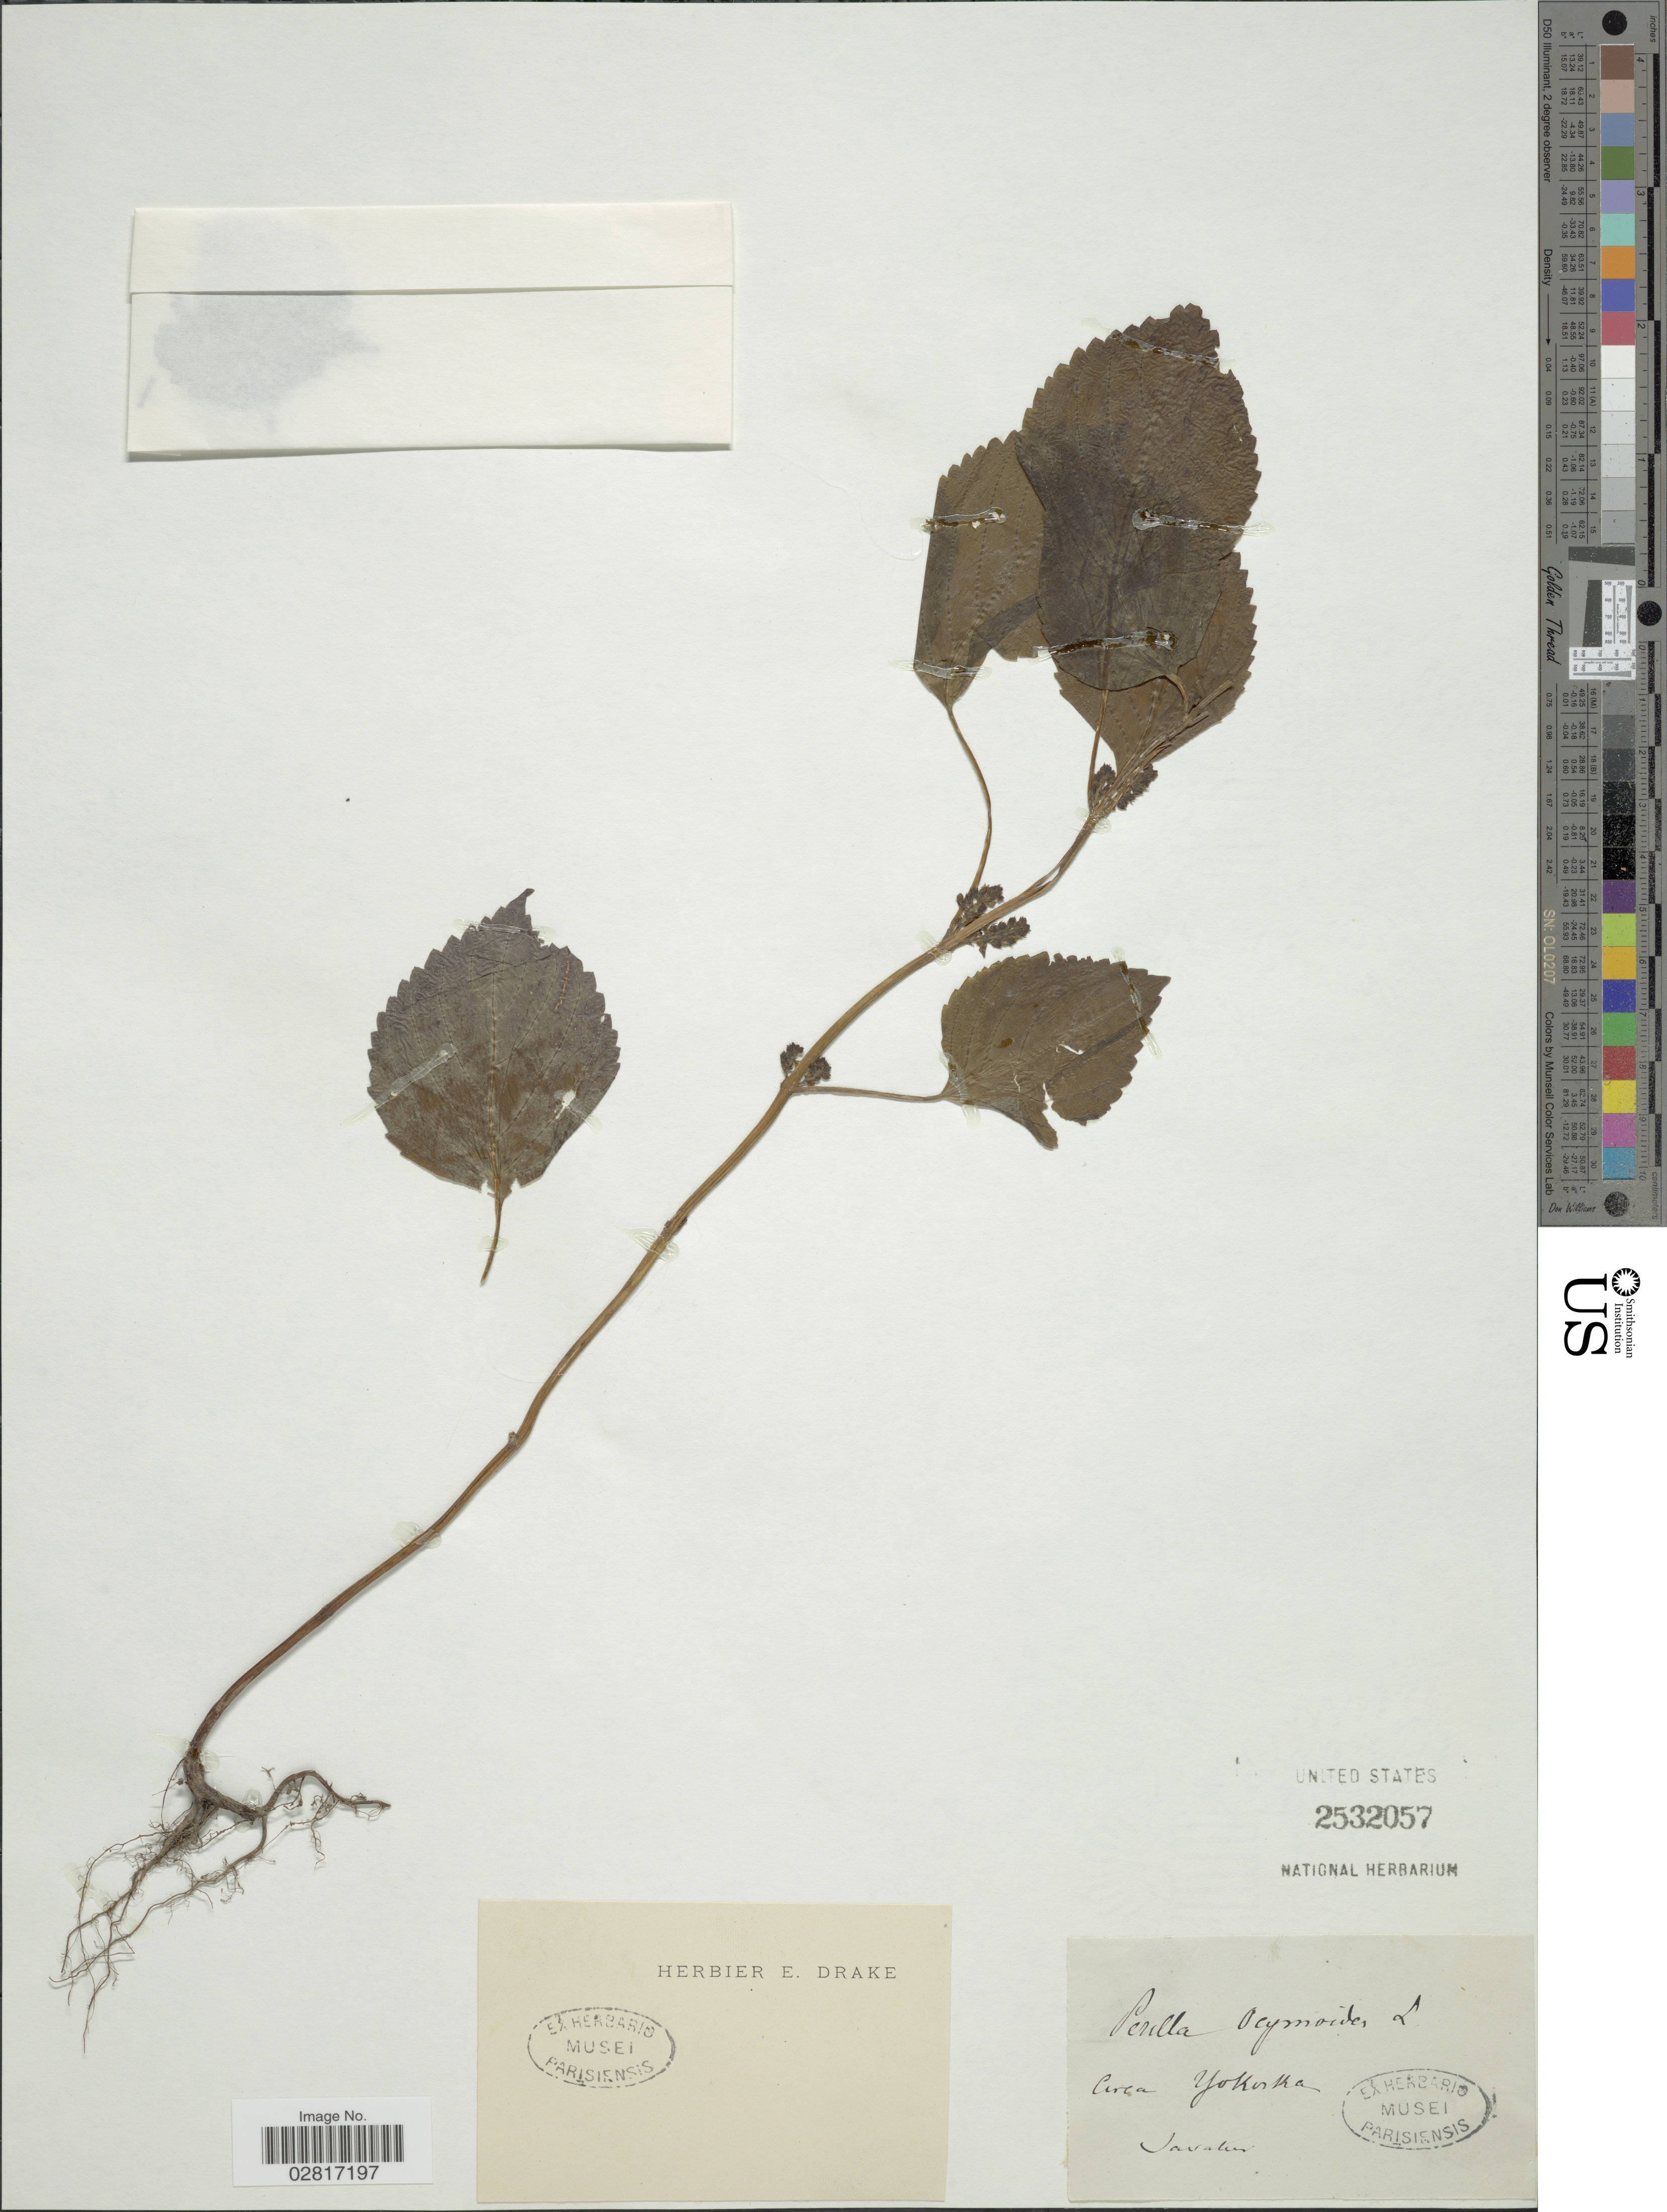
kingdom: Plantae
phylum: Tracheophyta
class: Magnoliopsida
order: Lamiales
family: Lamiaceae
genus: Perilla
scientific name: Perilla frutescens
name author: (L.) Britton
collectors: Savatier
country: Japan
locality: Circa Yokoska.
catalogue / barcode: US 2532057